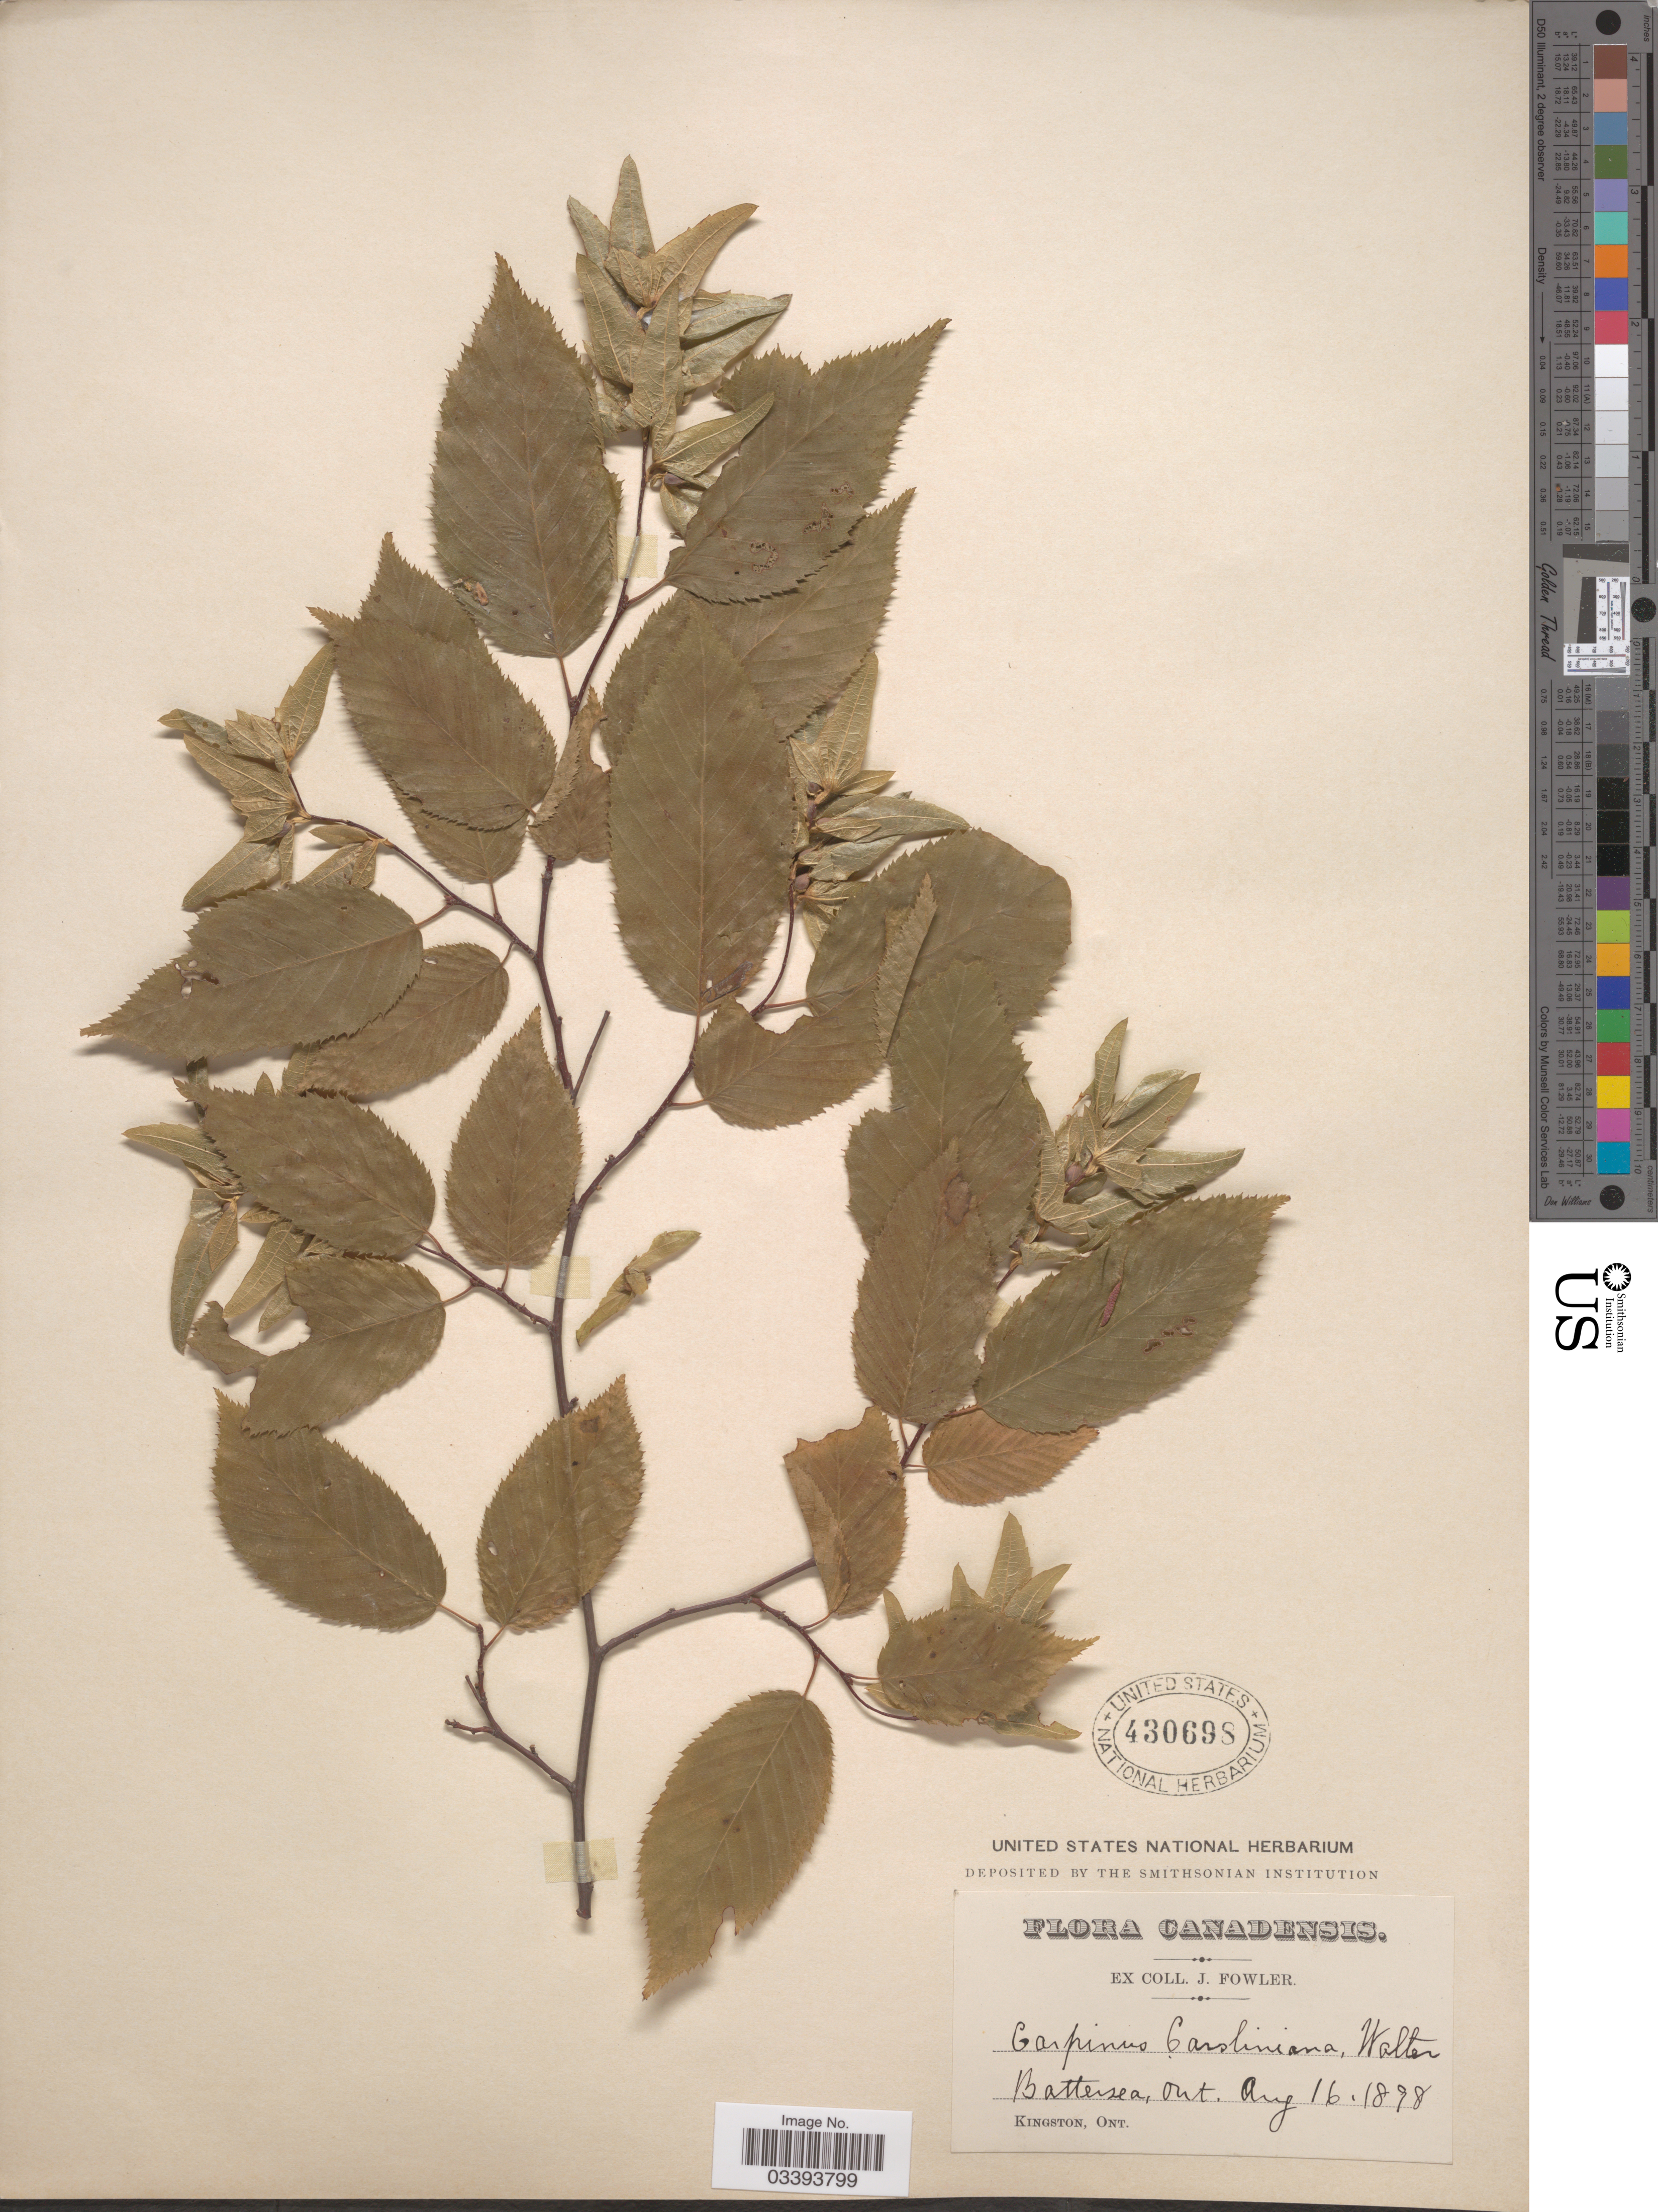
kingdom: Plantae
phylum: Tracheophyta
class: Magnoliopsida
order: Fagales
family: Betulaceae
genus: Carpinus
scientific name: Carpinus caroliniana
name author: Walter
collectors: J. Fowler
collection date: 1898-08-16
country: Canada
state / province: Ontario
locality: Battersea.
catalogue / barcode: US 430698